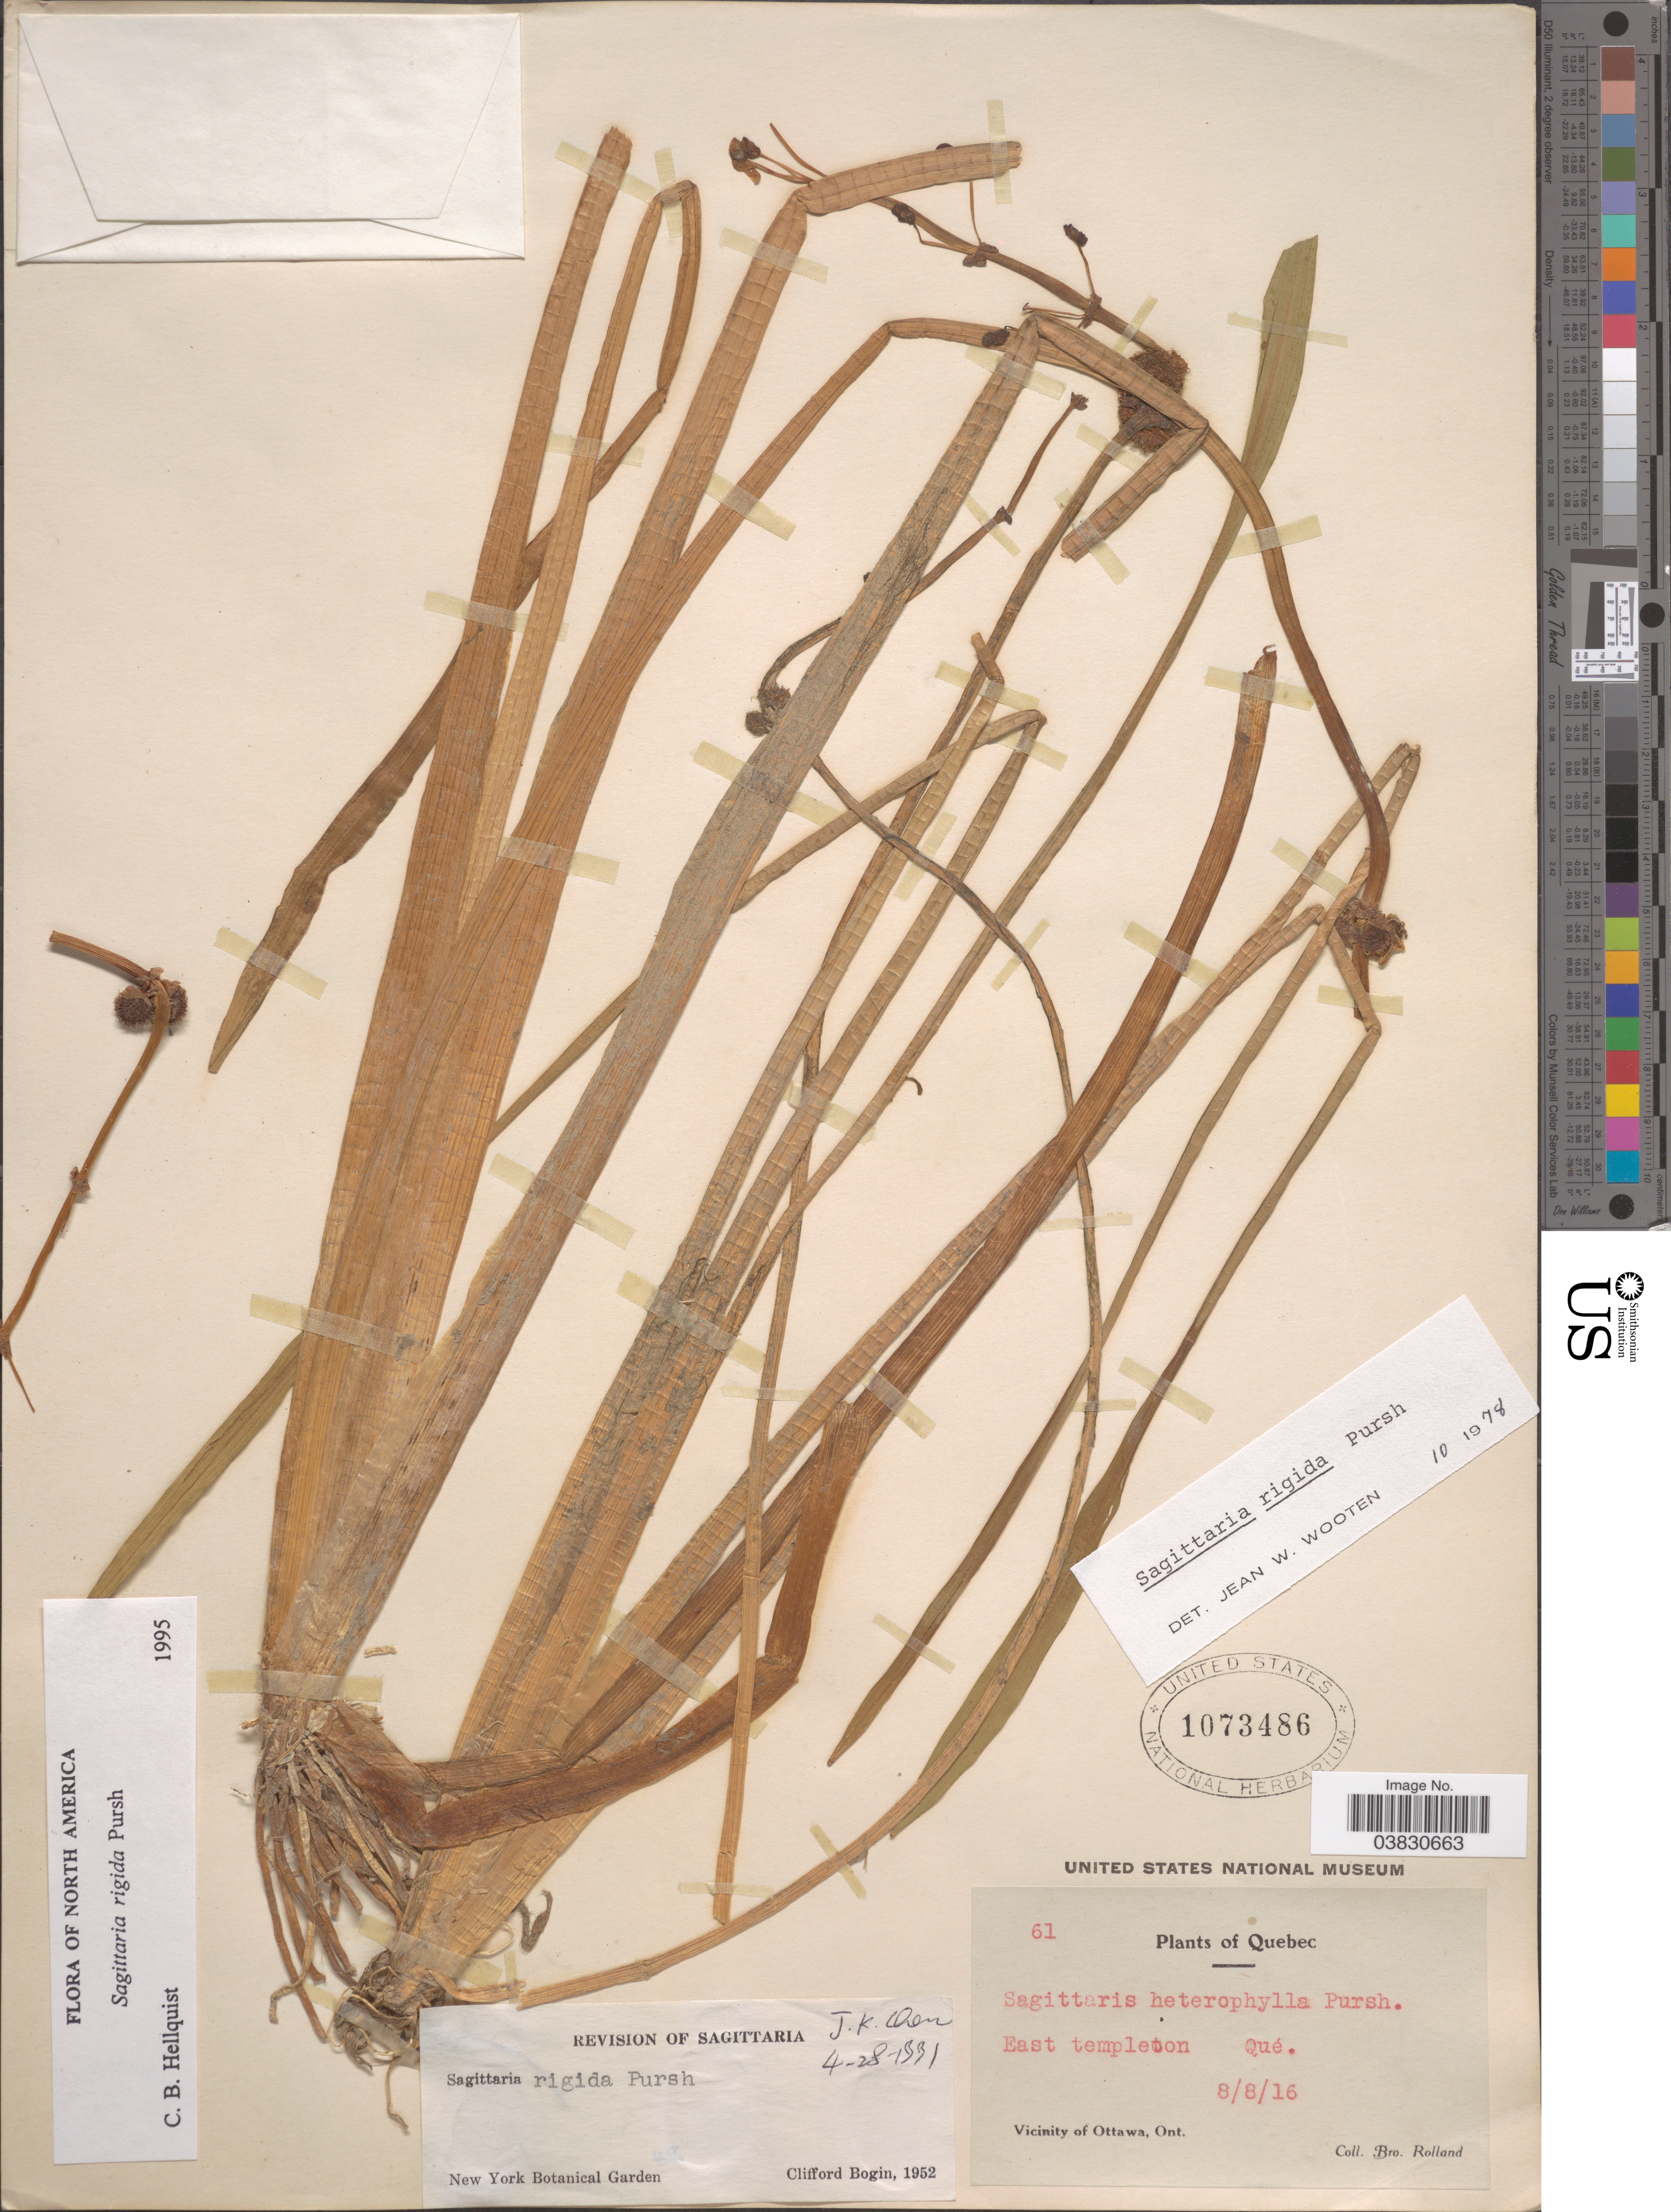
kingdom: Plantae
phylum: Tracheophyta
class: Liliopsida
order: Alismatales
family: Alismataceae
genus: Sagittaria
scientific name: Sagittaria rigida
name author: Pursh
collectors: B. Rolland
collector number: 61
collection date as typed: Transcribed d/m/y: 8/8/16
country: Canada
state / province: Quebec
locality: East templeton. Vicinity of Ottawa.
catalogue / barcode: US 1073486